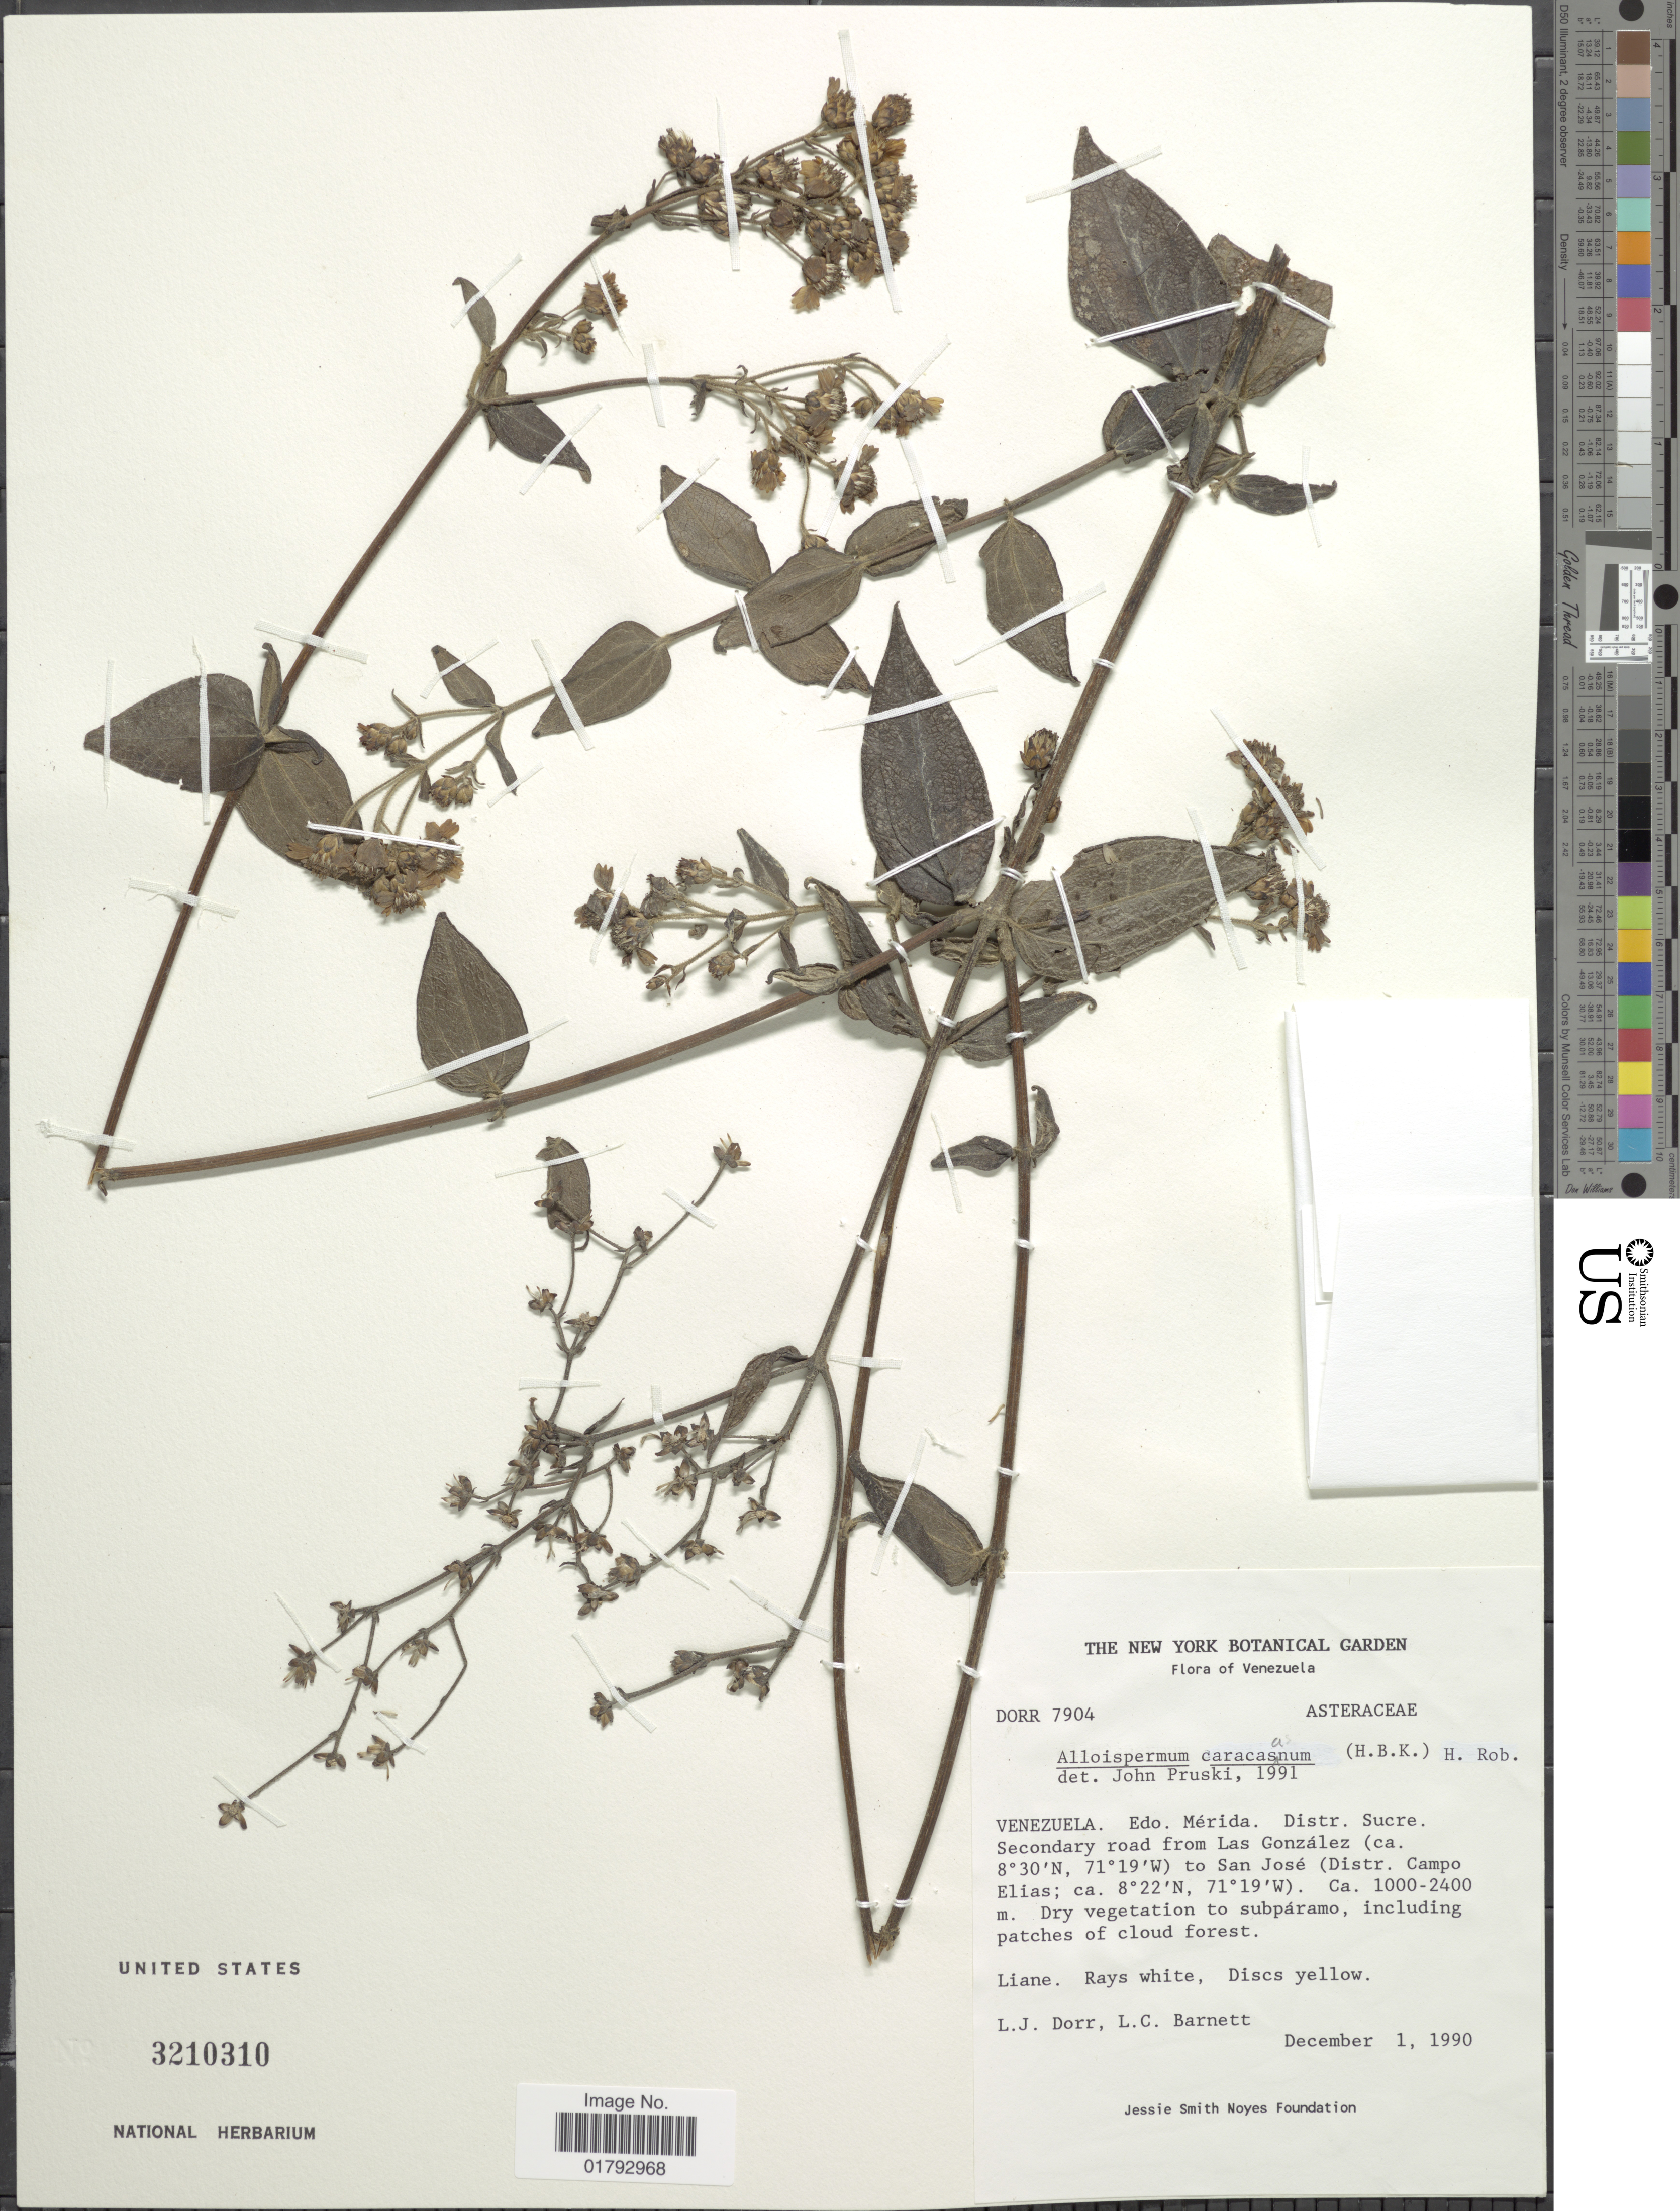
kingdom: Plantae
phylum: Tracheophyta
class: Magnoliopsida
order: Asterales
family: Asteraceae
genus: Alloispermum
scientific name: Alloispermum caracasanum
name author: (Kunth) H. Rob.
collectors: L. J. Dorr & L. C. Barnett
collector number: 7904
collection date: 1990-12-01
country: Venezuela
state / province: Mérida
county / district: Campo Elías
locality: Secondary road from Las González to San José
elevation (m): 1000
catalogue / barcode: US 3210310